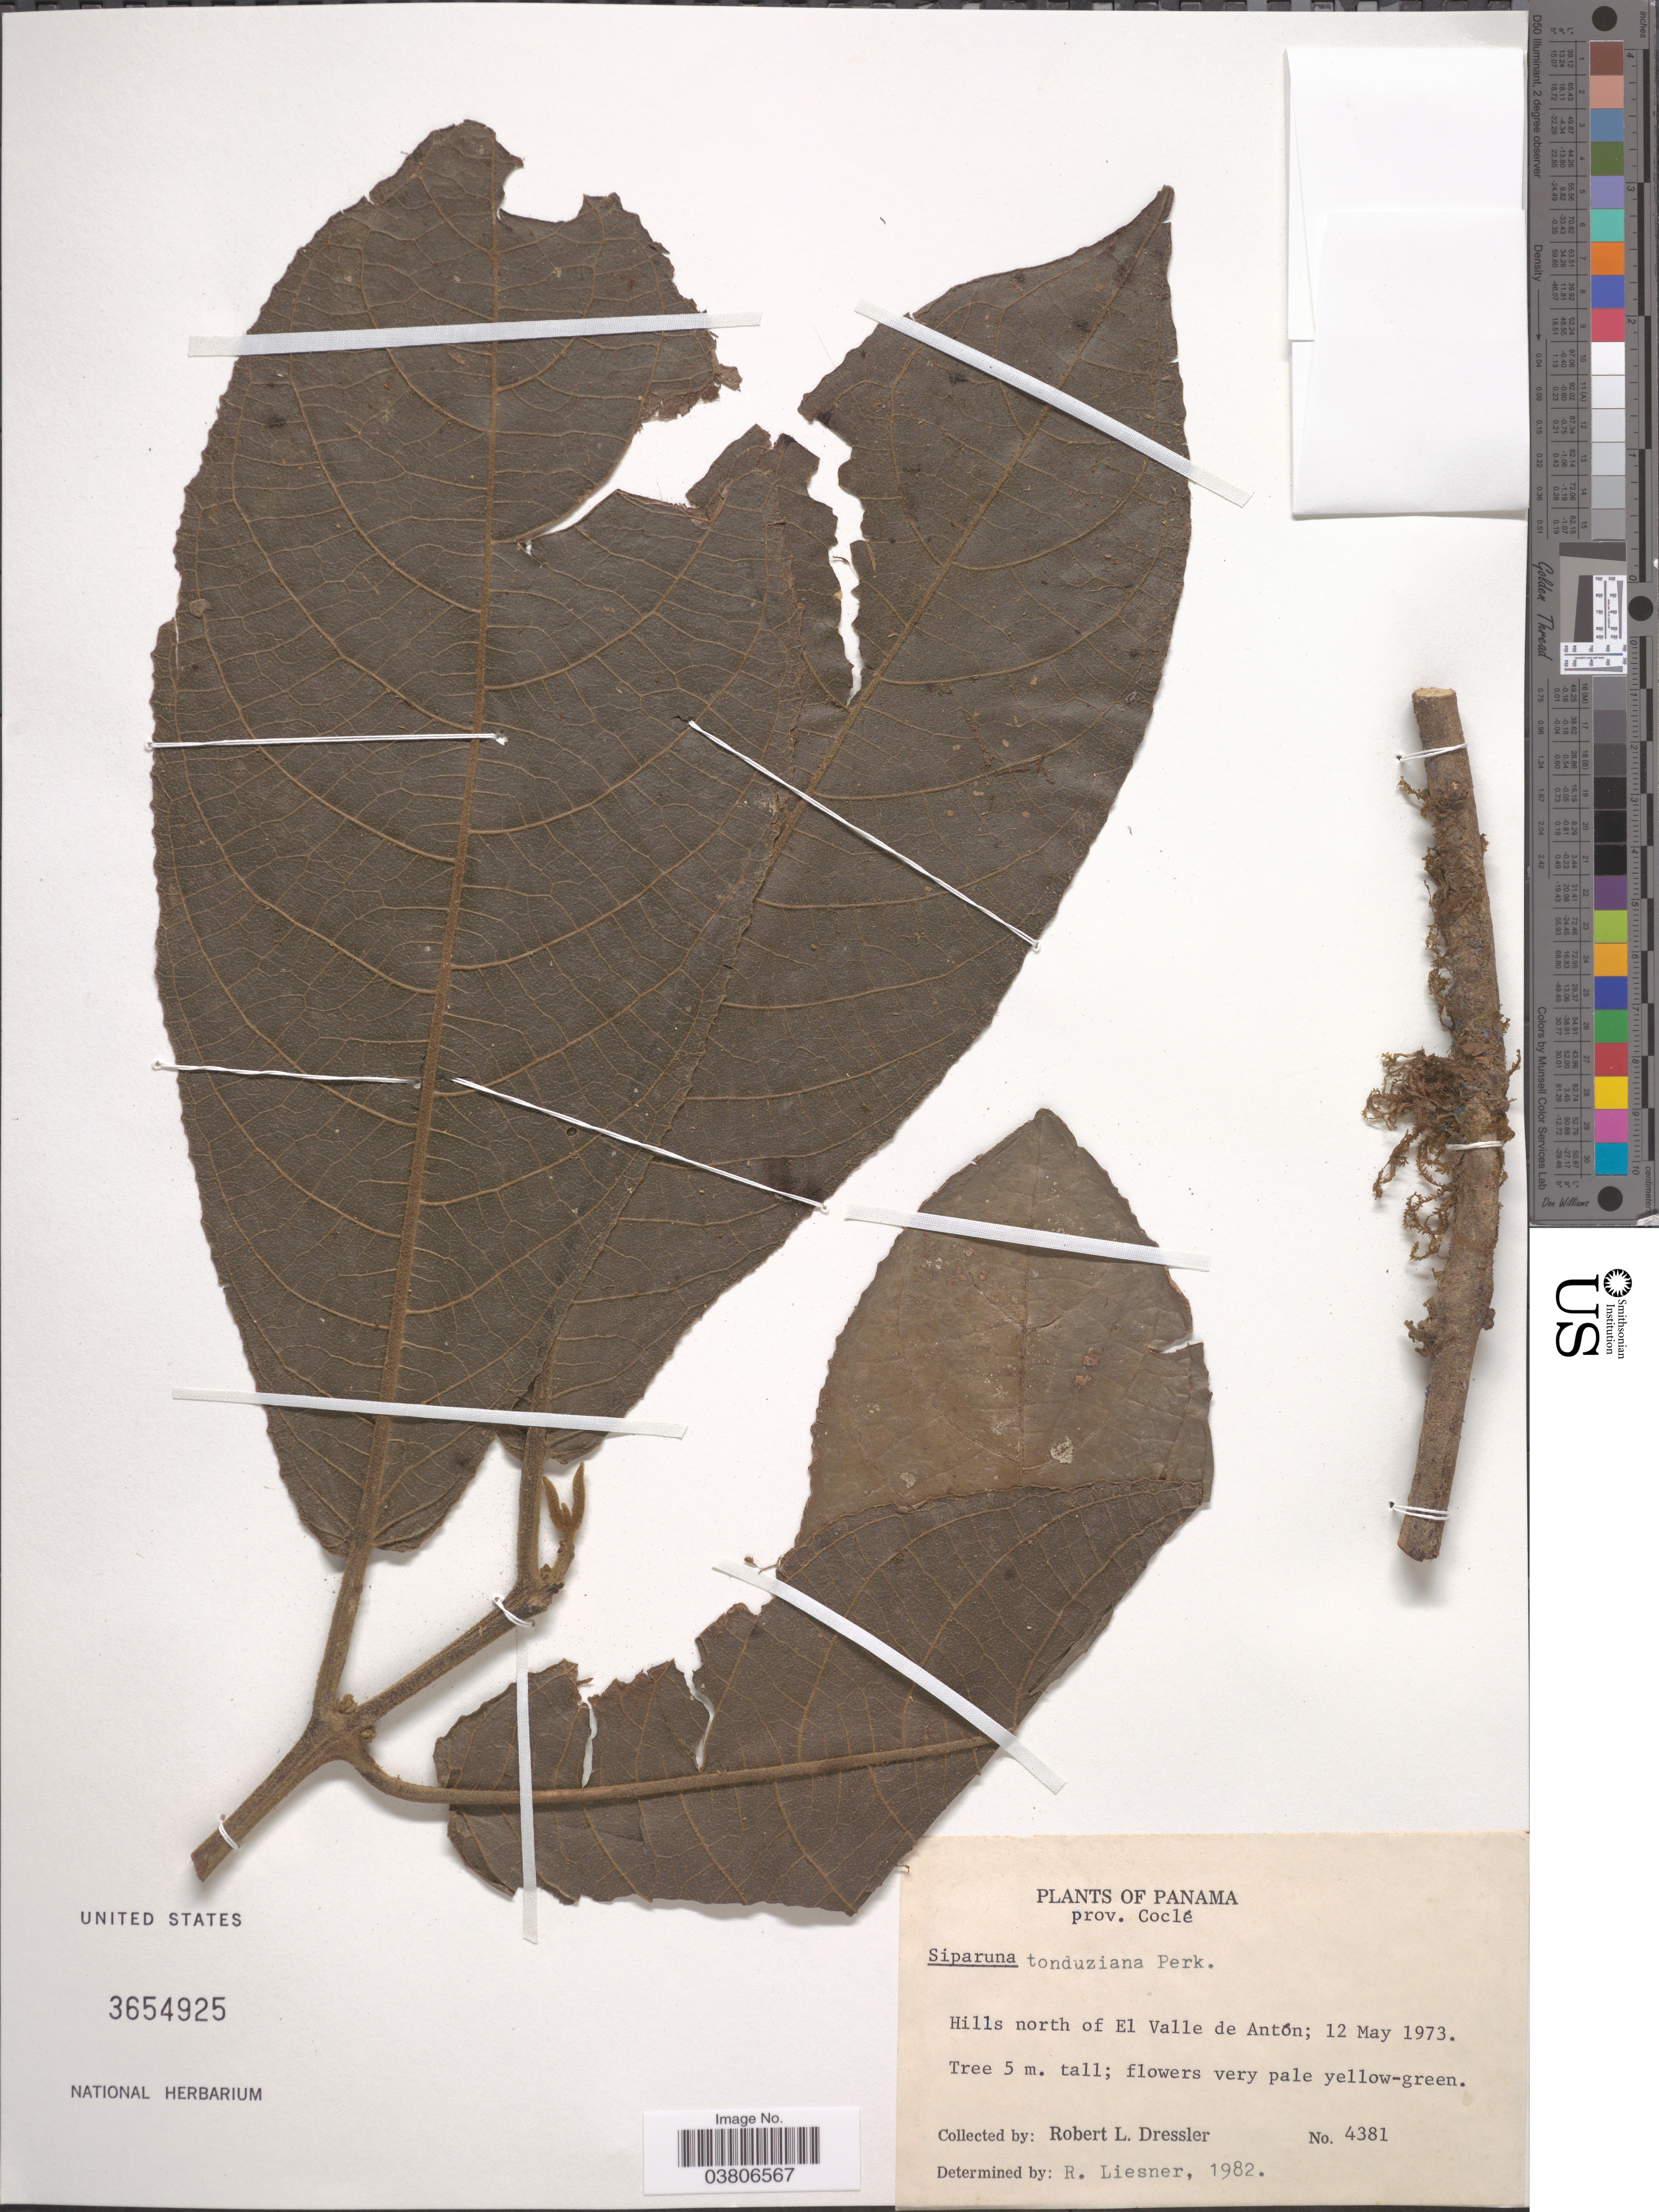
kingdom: Plantae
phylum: Tracheophyta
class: Magnoliopsida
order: Laurales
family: Siparunaceae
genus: Siparuna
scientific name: Siparuna thecaphora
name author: (Poepp. & Endl.) A. DC.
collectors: R. Dressler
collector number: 4381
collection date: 1973-05-12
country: Panama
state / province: Cocle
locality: Hills north of El Valle de Antón.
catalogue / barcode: US 3654925